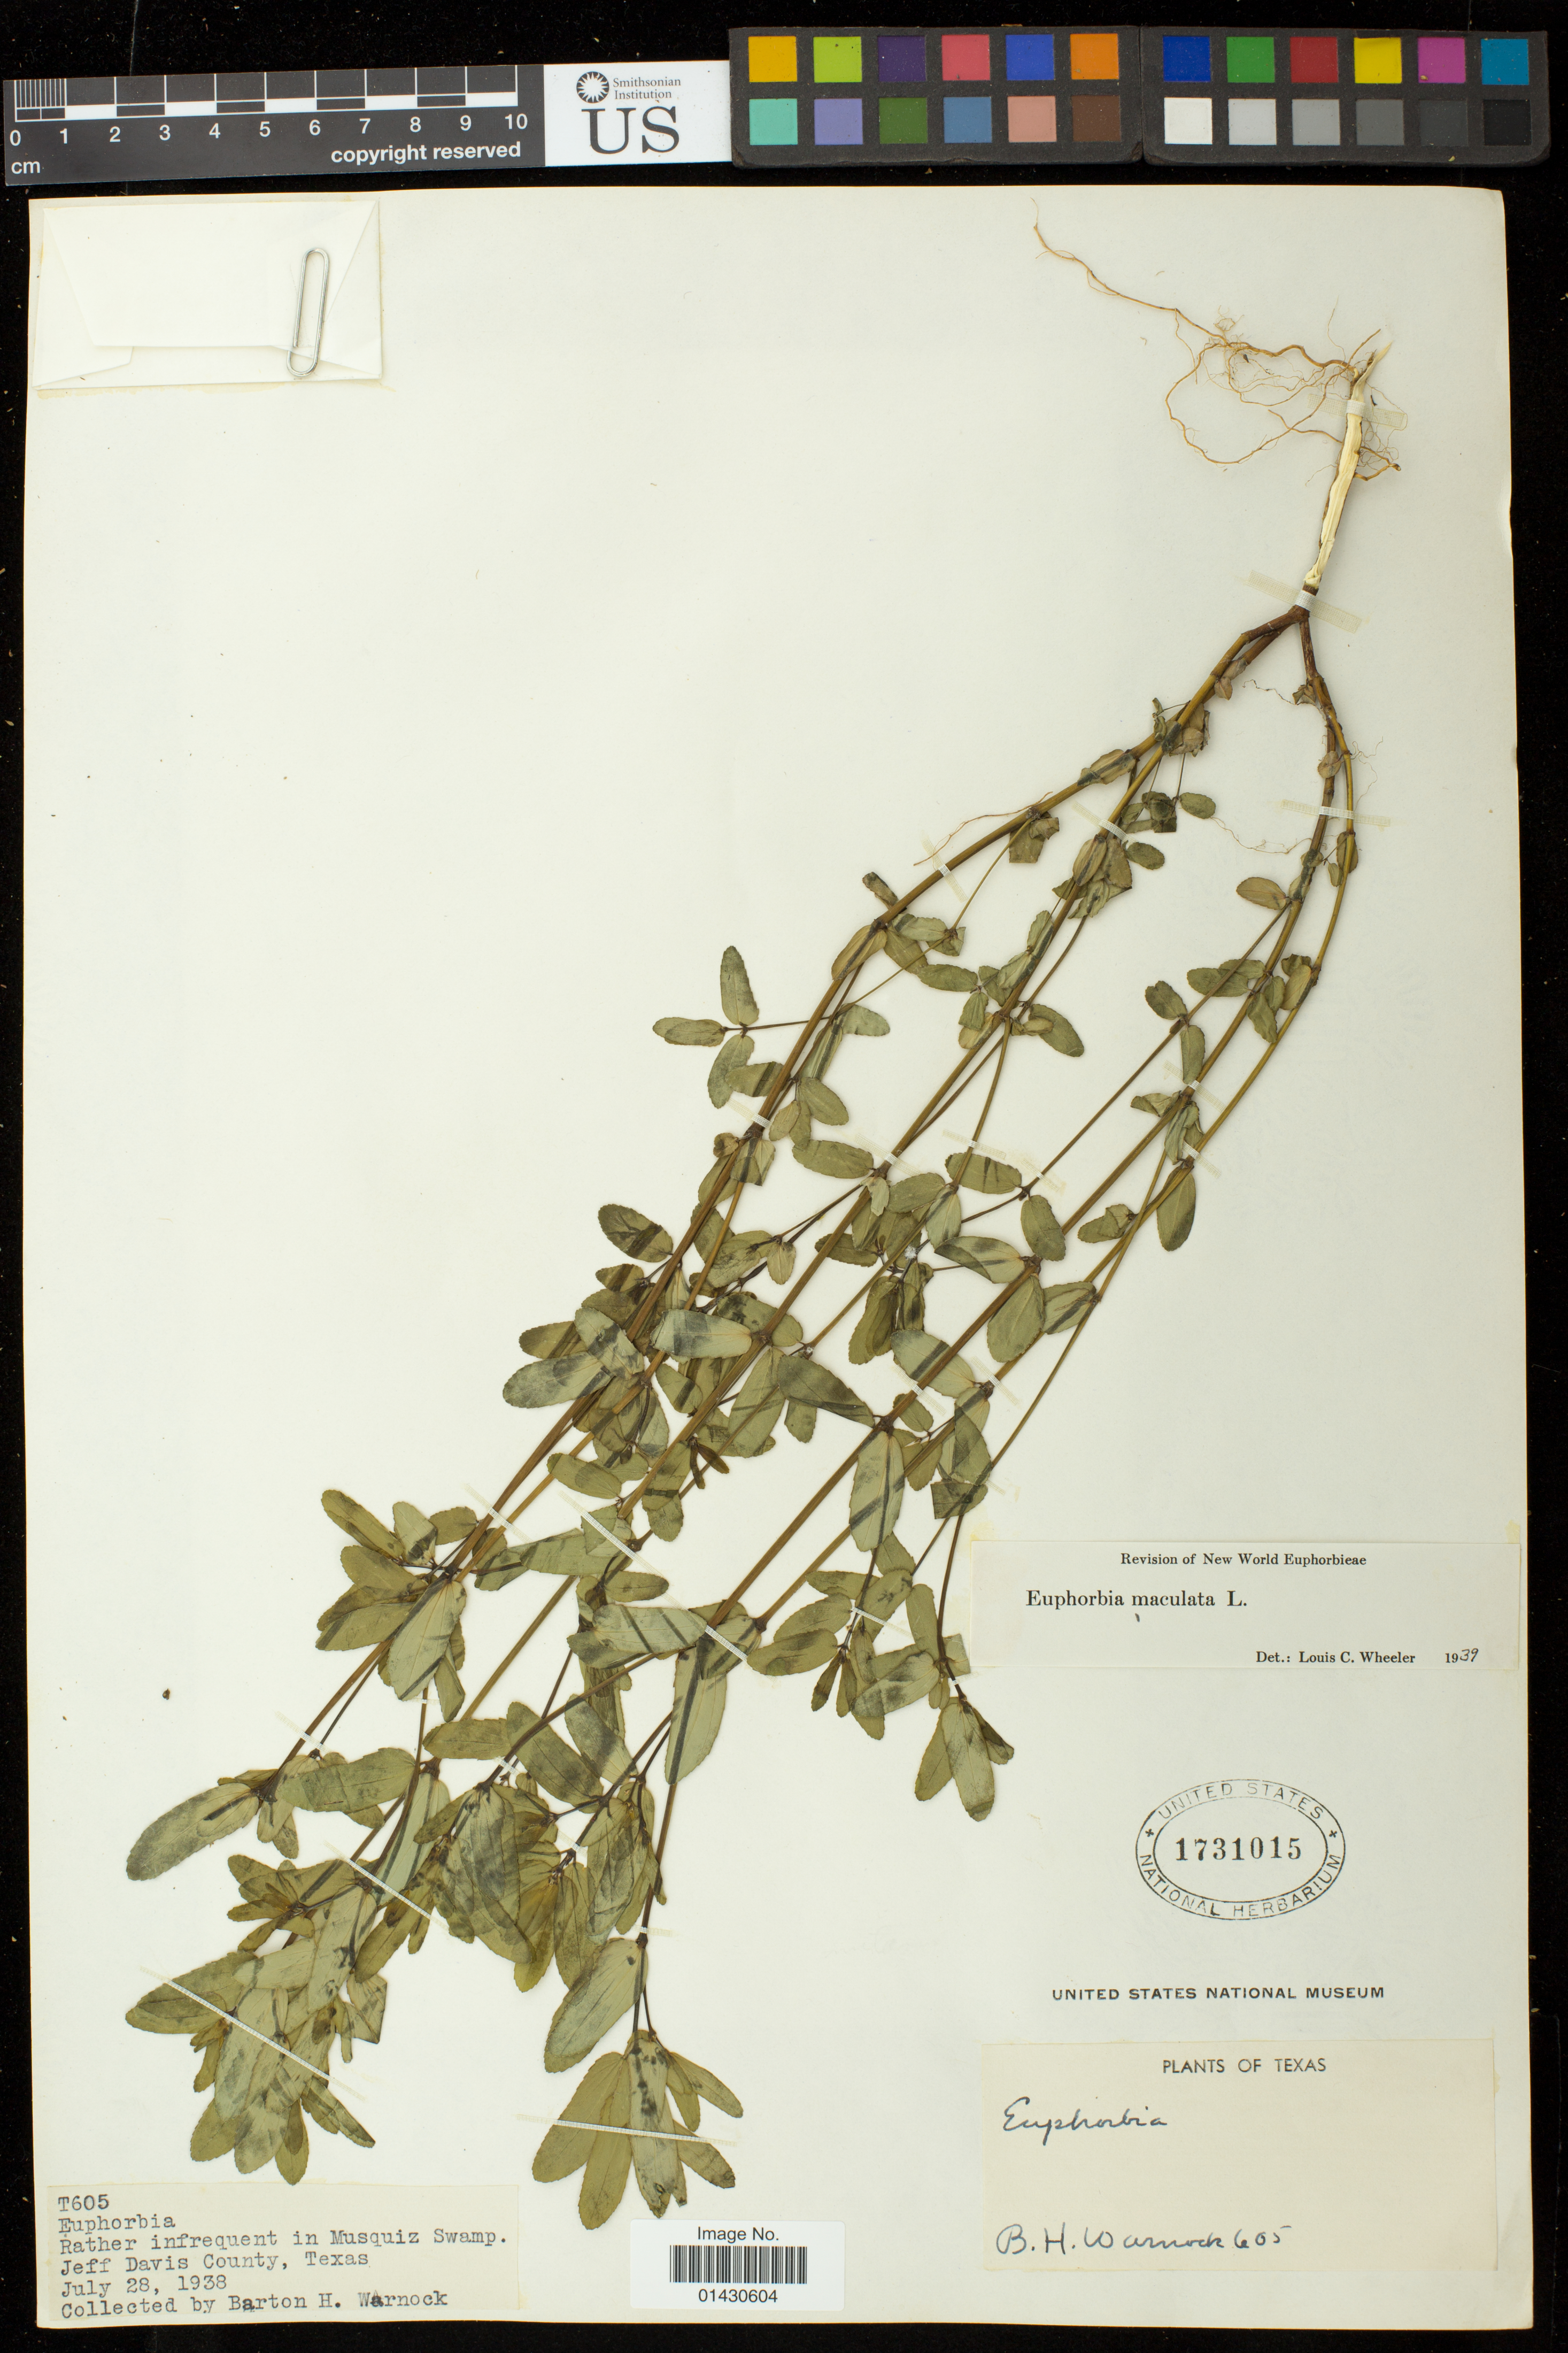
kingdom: Plantae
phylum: Tracheophyta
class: Magnoliopsida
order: Malpighiales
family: Euphorbiaceae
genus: Euphorbia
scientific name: Euphorbia maculata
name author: L.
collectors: B. H. Warnock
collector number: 605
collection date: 1938-07-28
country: United States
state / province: Texas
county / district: Jeff Davis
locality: Musquiz Swamp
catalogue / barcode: US 1731015